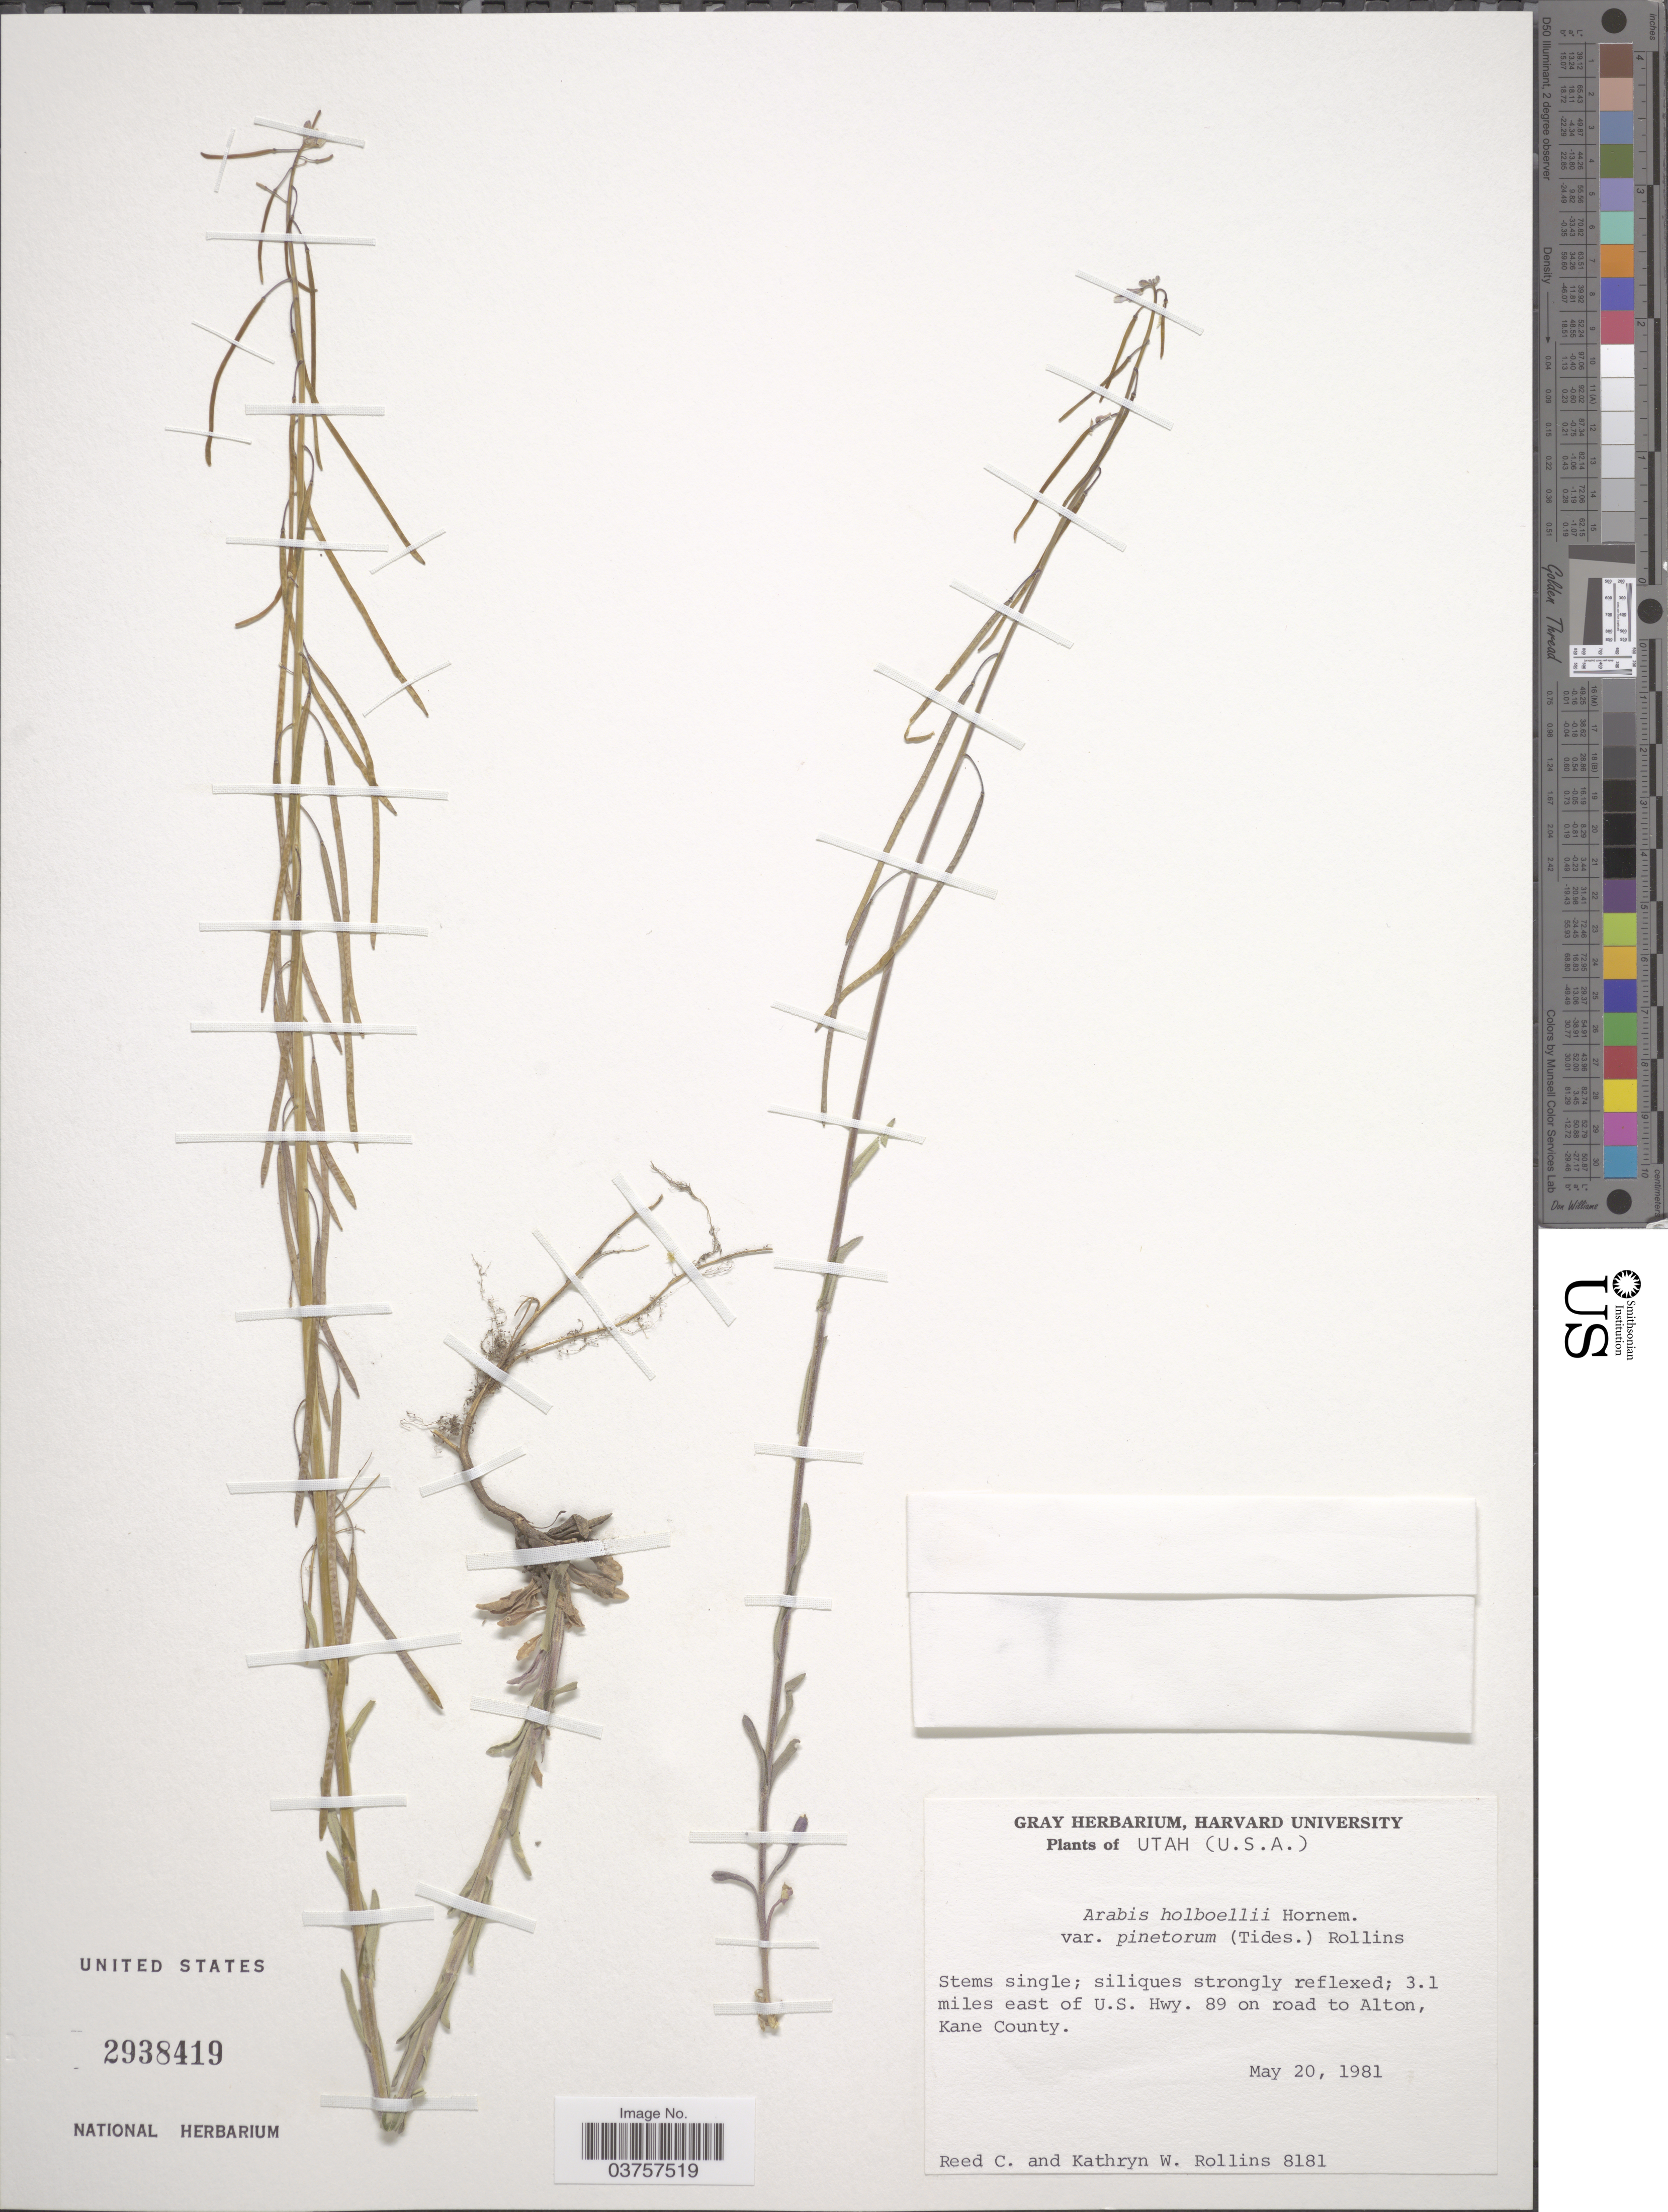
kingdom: Plantae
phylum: Tracheophyta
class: Magnoliopsida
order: Brassicales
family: Brassicaceae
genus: Arabis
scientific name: Arabis holboellii var. pinetorum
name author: (Tidestr.) Rollins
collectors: R. C. Rollins & K. W. Rollins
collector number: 8181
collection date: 1981-05-20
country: United States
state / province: Utah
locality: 3.1 miles east of U.S. Hwy. 89 on road to Alton, Kane County.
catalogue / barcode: US 2938419